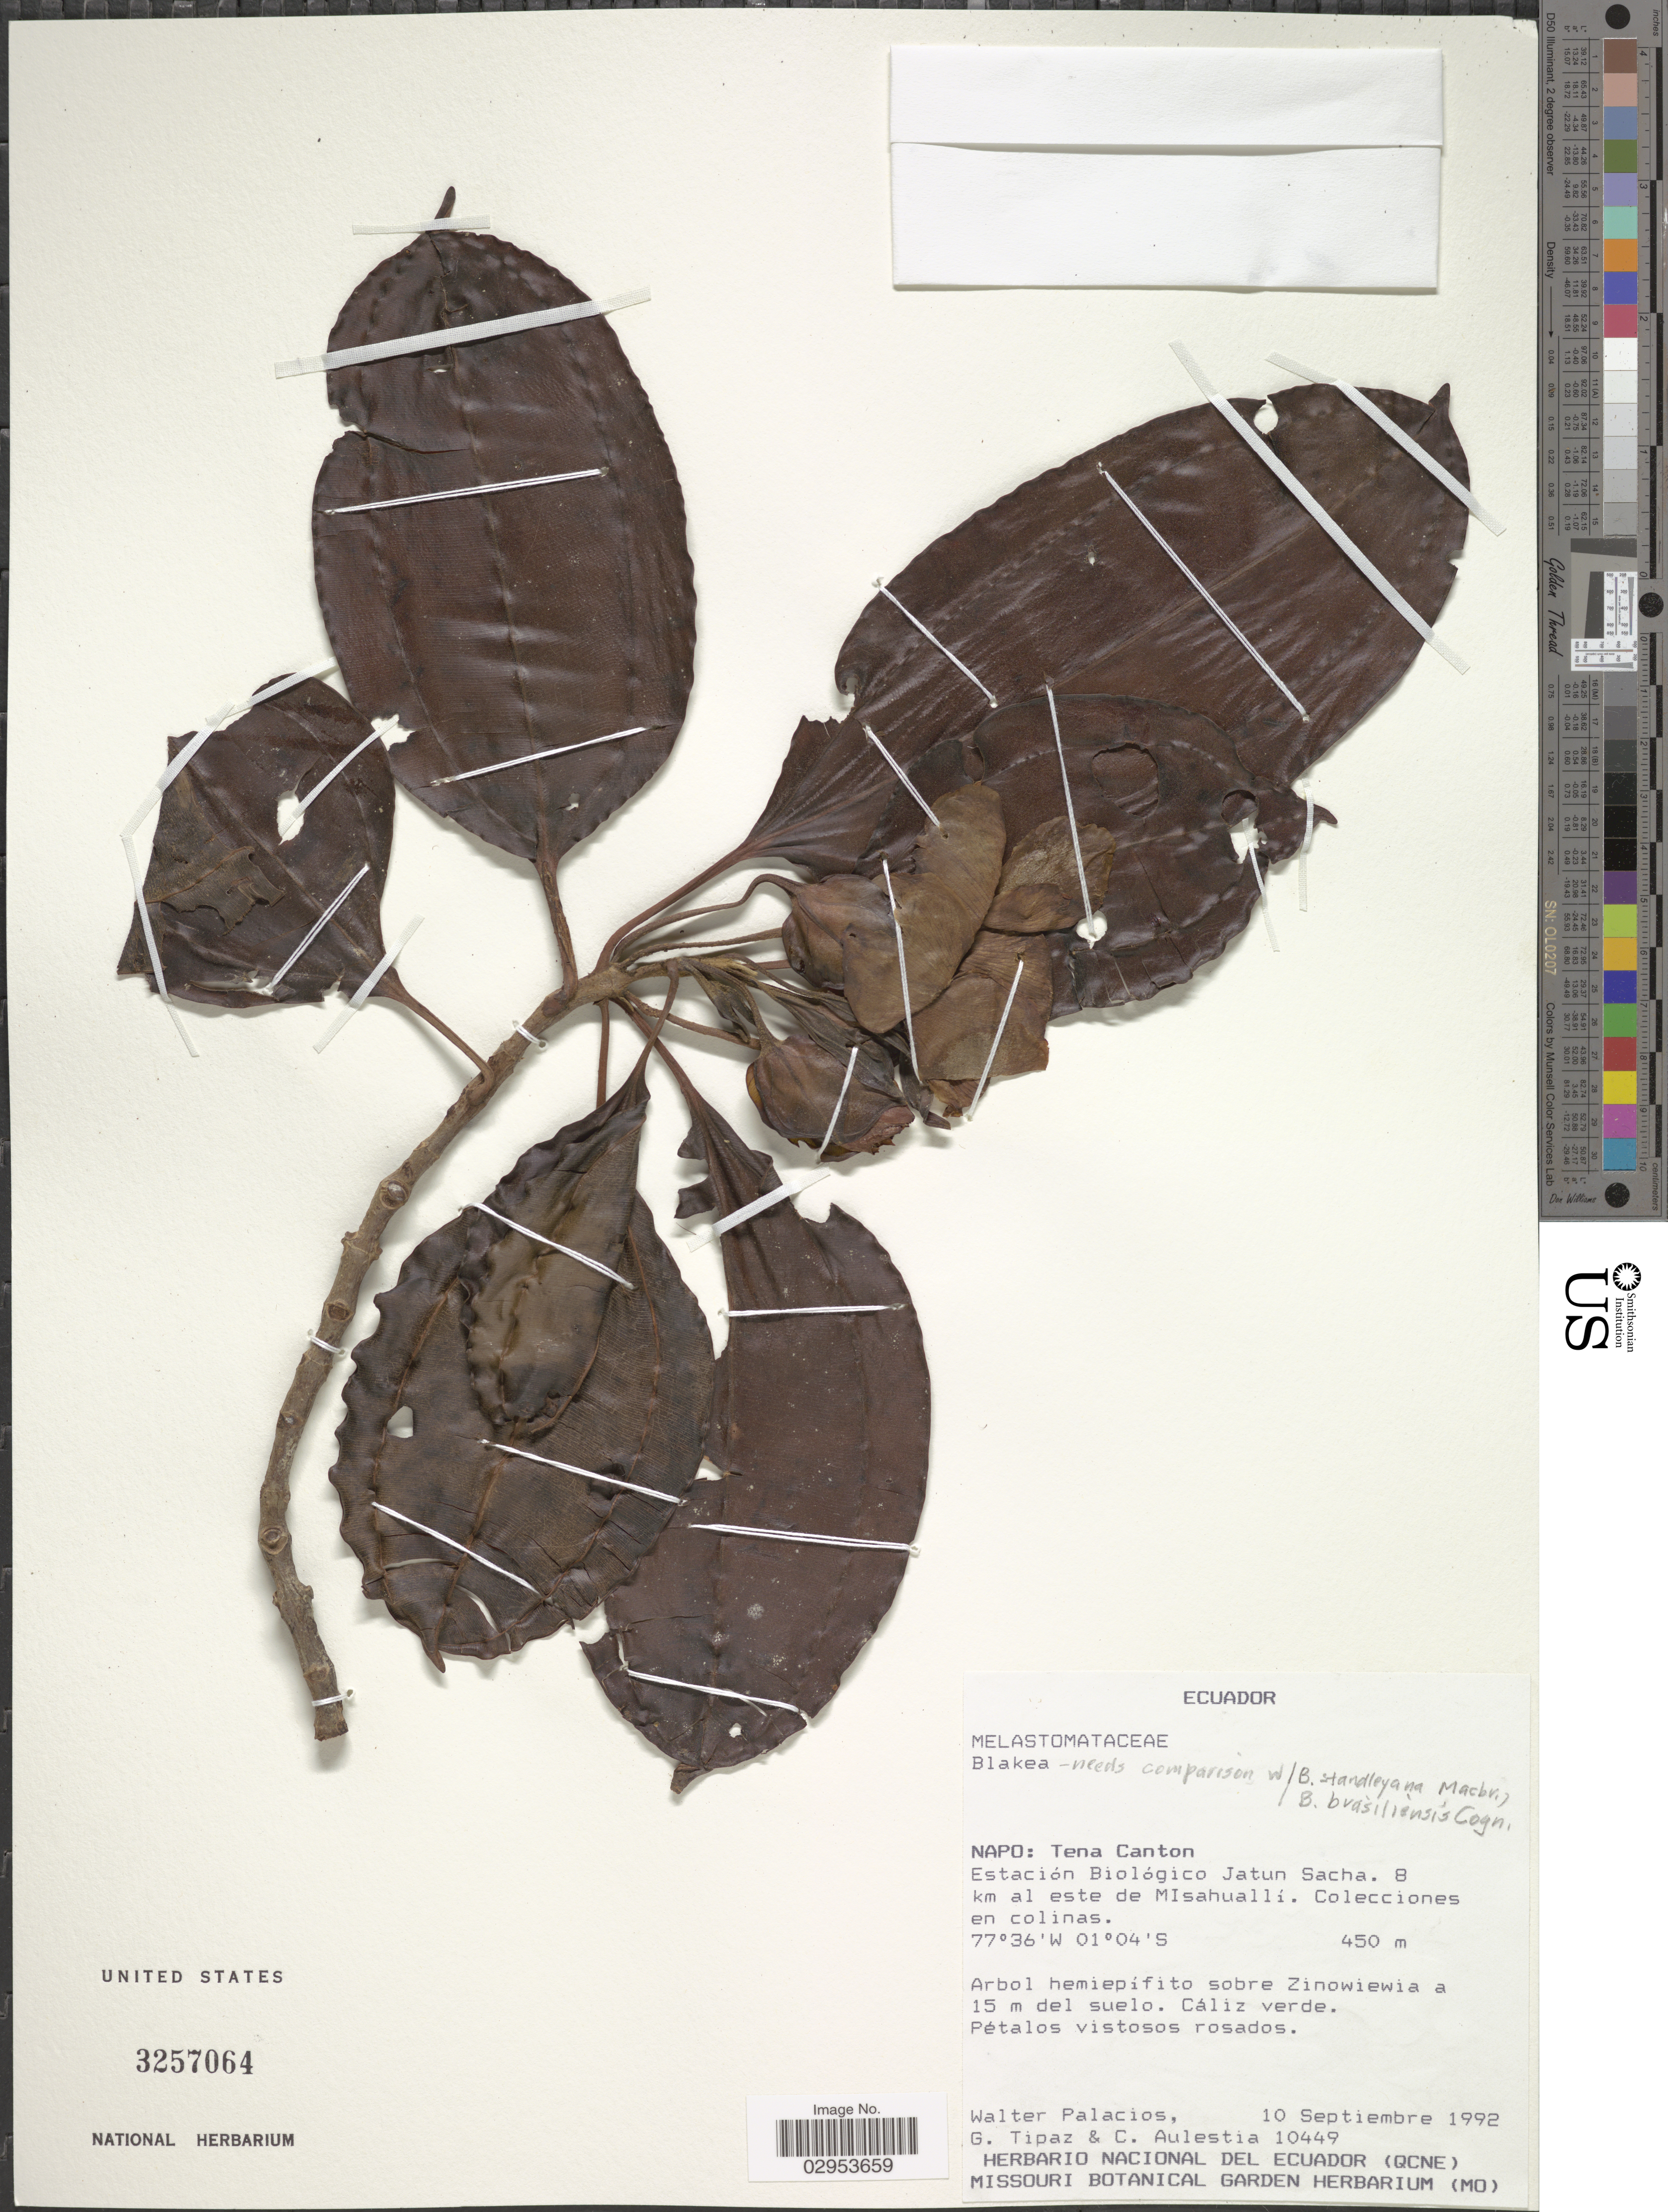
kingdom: Plantae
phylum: Tracheophyta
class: Magnoliopsida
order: Myrtales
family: Melastomataceae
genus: Blakea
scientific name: Blakea brasiliensis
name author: Cogn.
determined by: Penneys, D. S.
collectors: W. Palacios, G. Tipaz & C. Aulestia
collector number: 10449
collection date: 1992-09-10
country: Ecuador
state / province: Napo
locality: Tena Canton. Estación Biológico Jatun Sacha. 8 km al este de MIsahuallí.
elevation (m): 450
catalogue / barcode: US 3257064